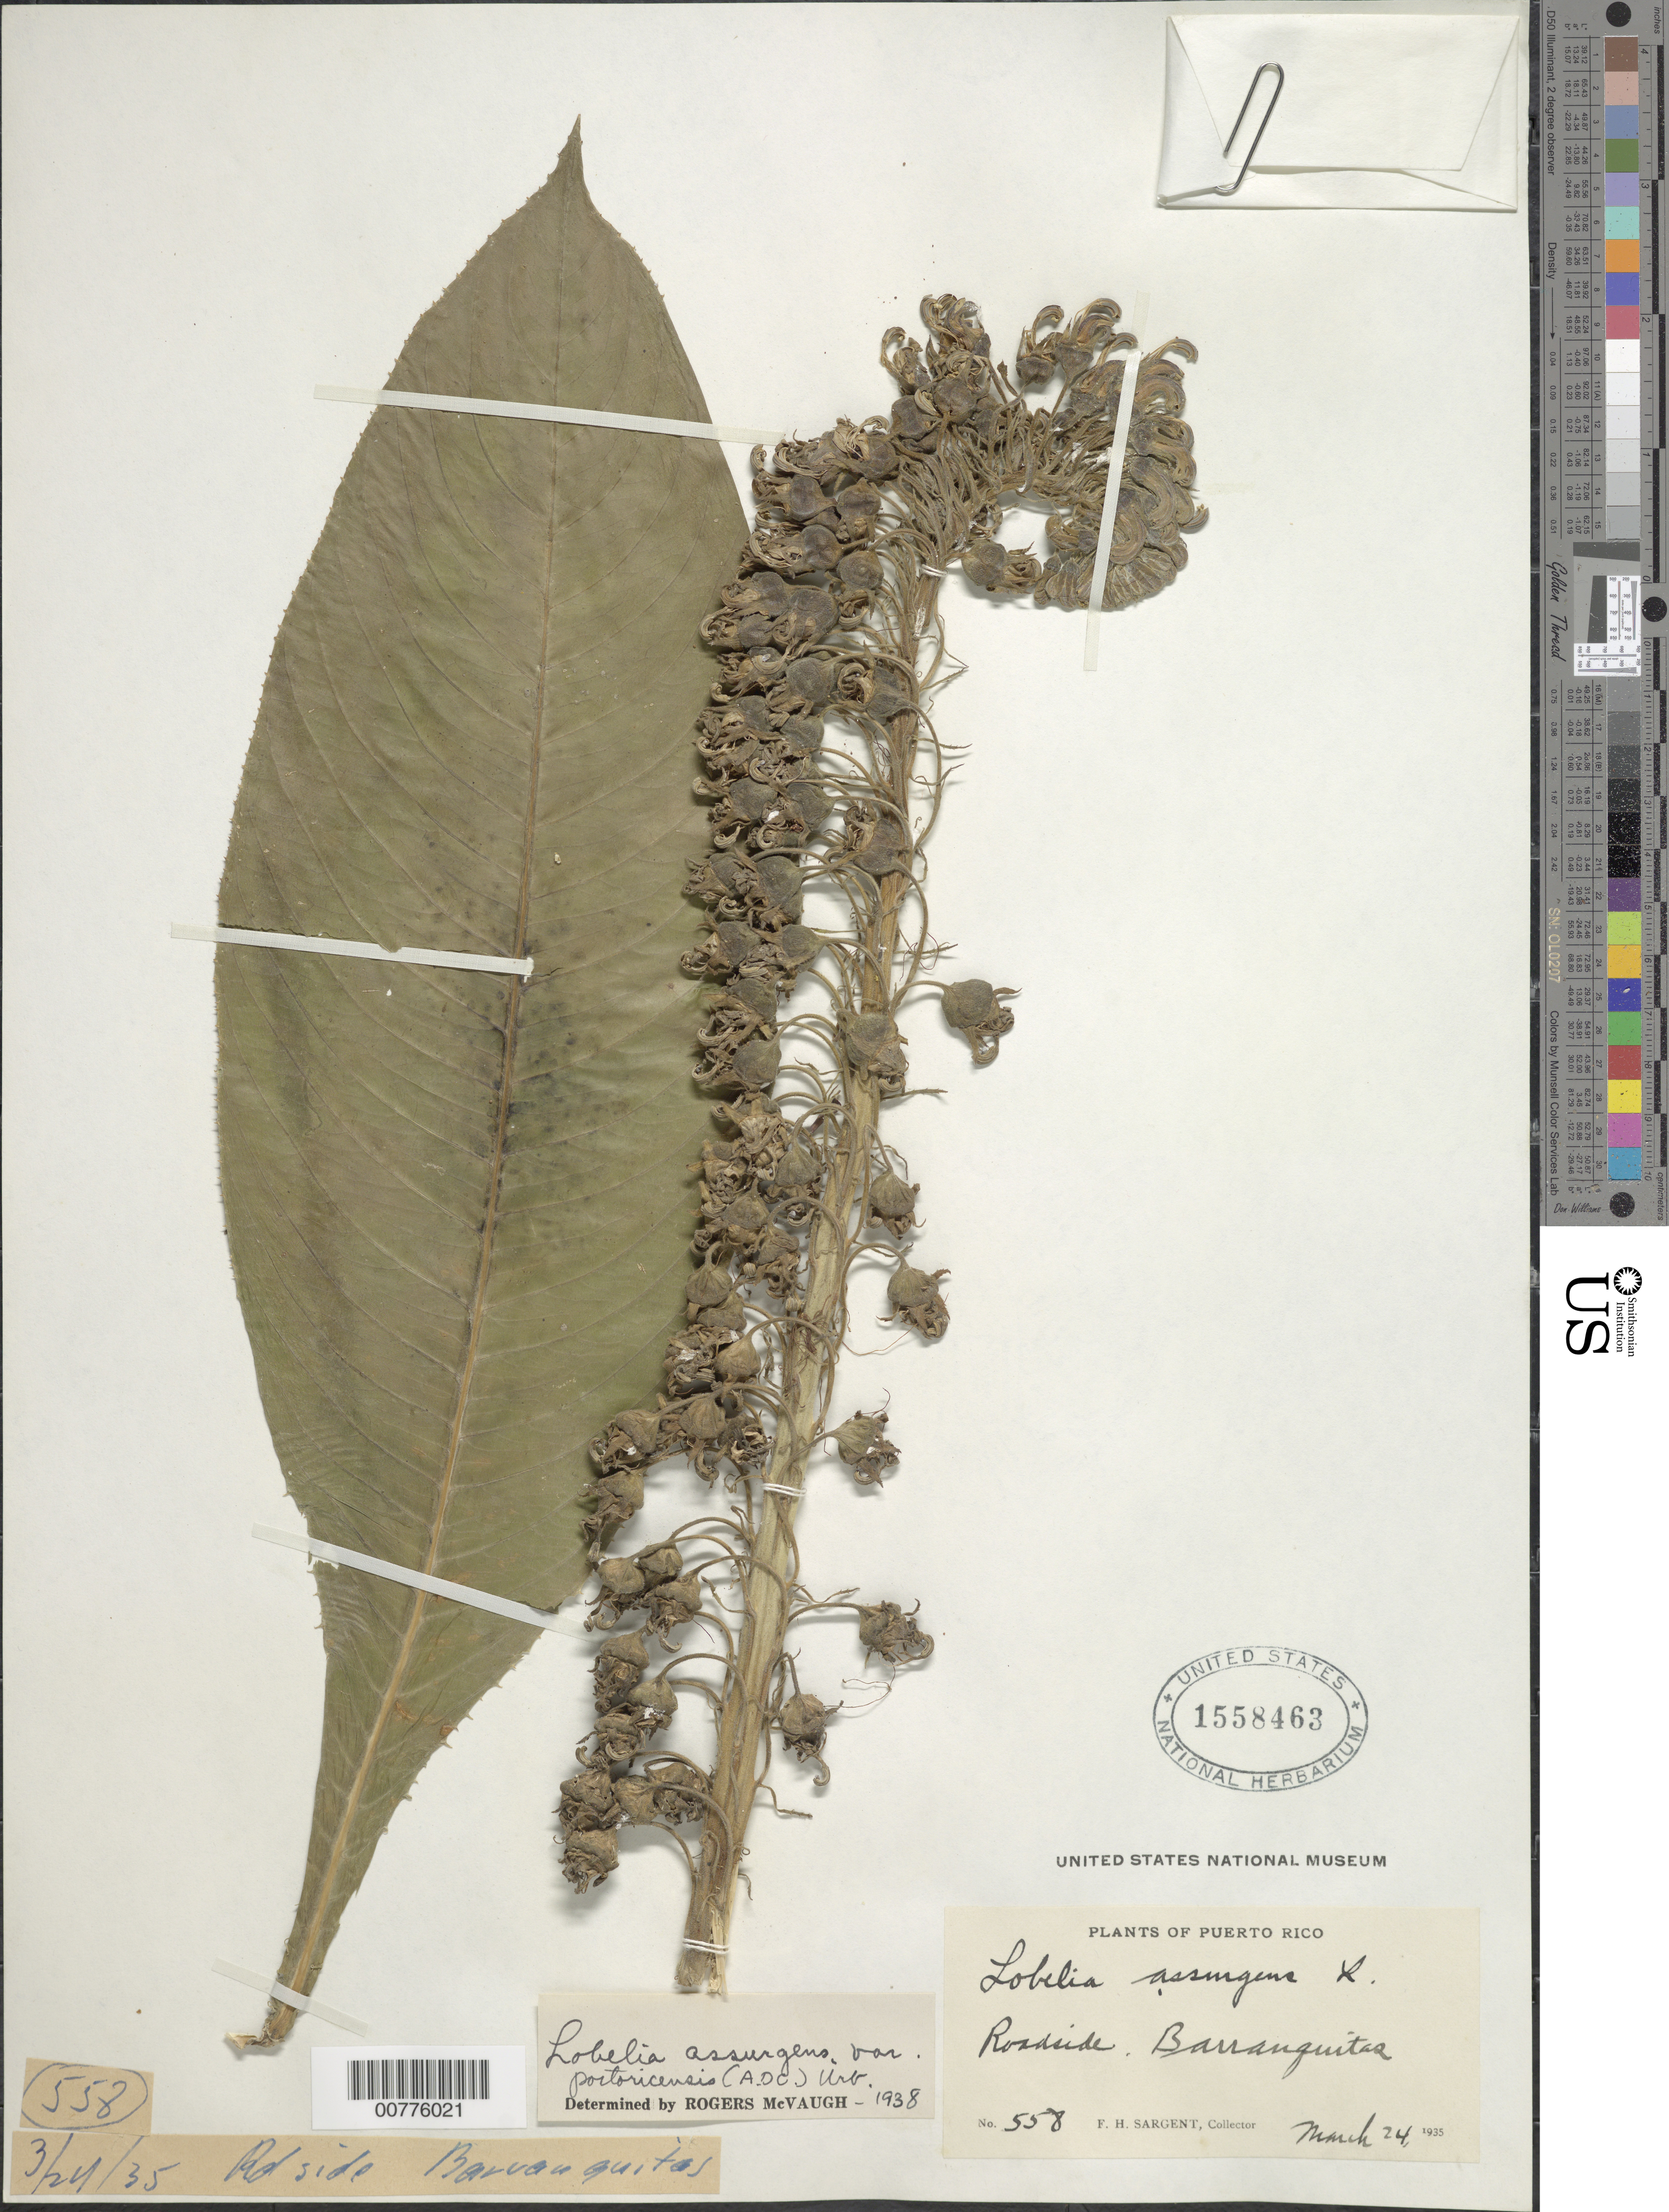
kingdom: Plantae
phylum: Tracheophyta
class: Magnoliopsida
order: Asterales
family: Campanulaceae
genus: Lobelia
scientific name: Lobelia assurgens var. portoricensis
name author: (DC.) Urb.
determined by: McVaugh, R.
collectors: F. H. Sargent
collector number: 558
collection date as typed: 24 Mar 1935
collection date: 1935-03-24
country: Puerto Rico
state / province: Barranquitas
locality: Barranquitas. Roadside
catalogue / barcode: US 1558463